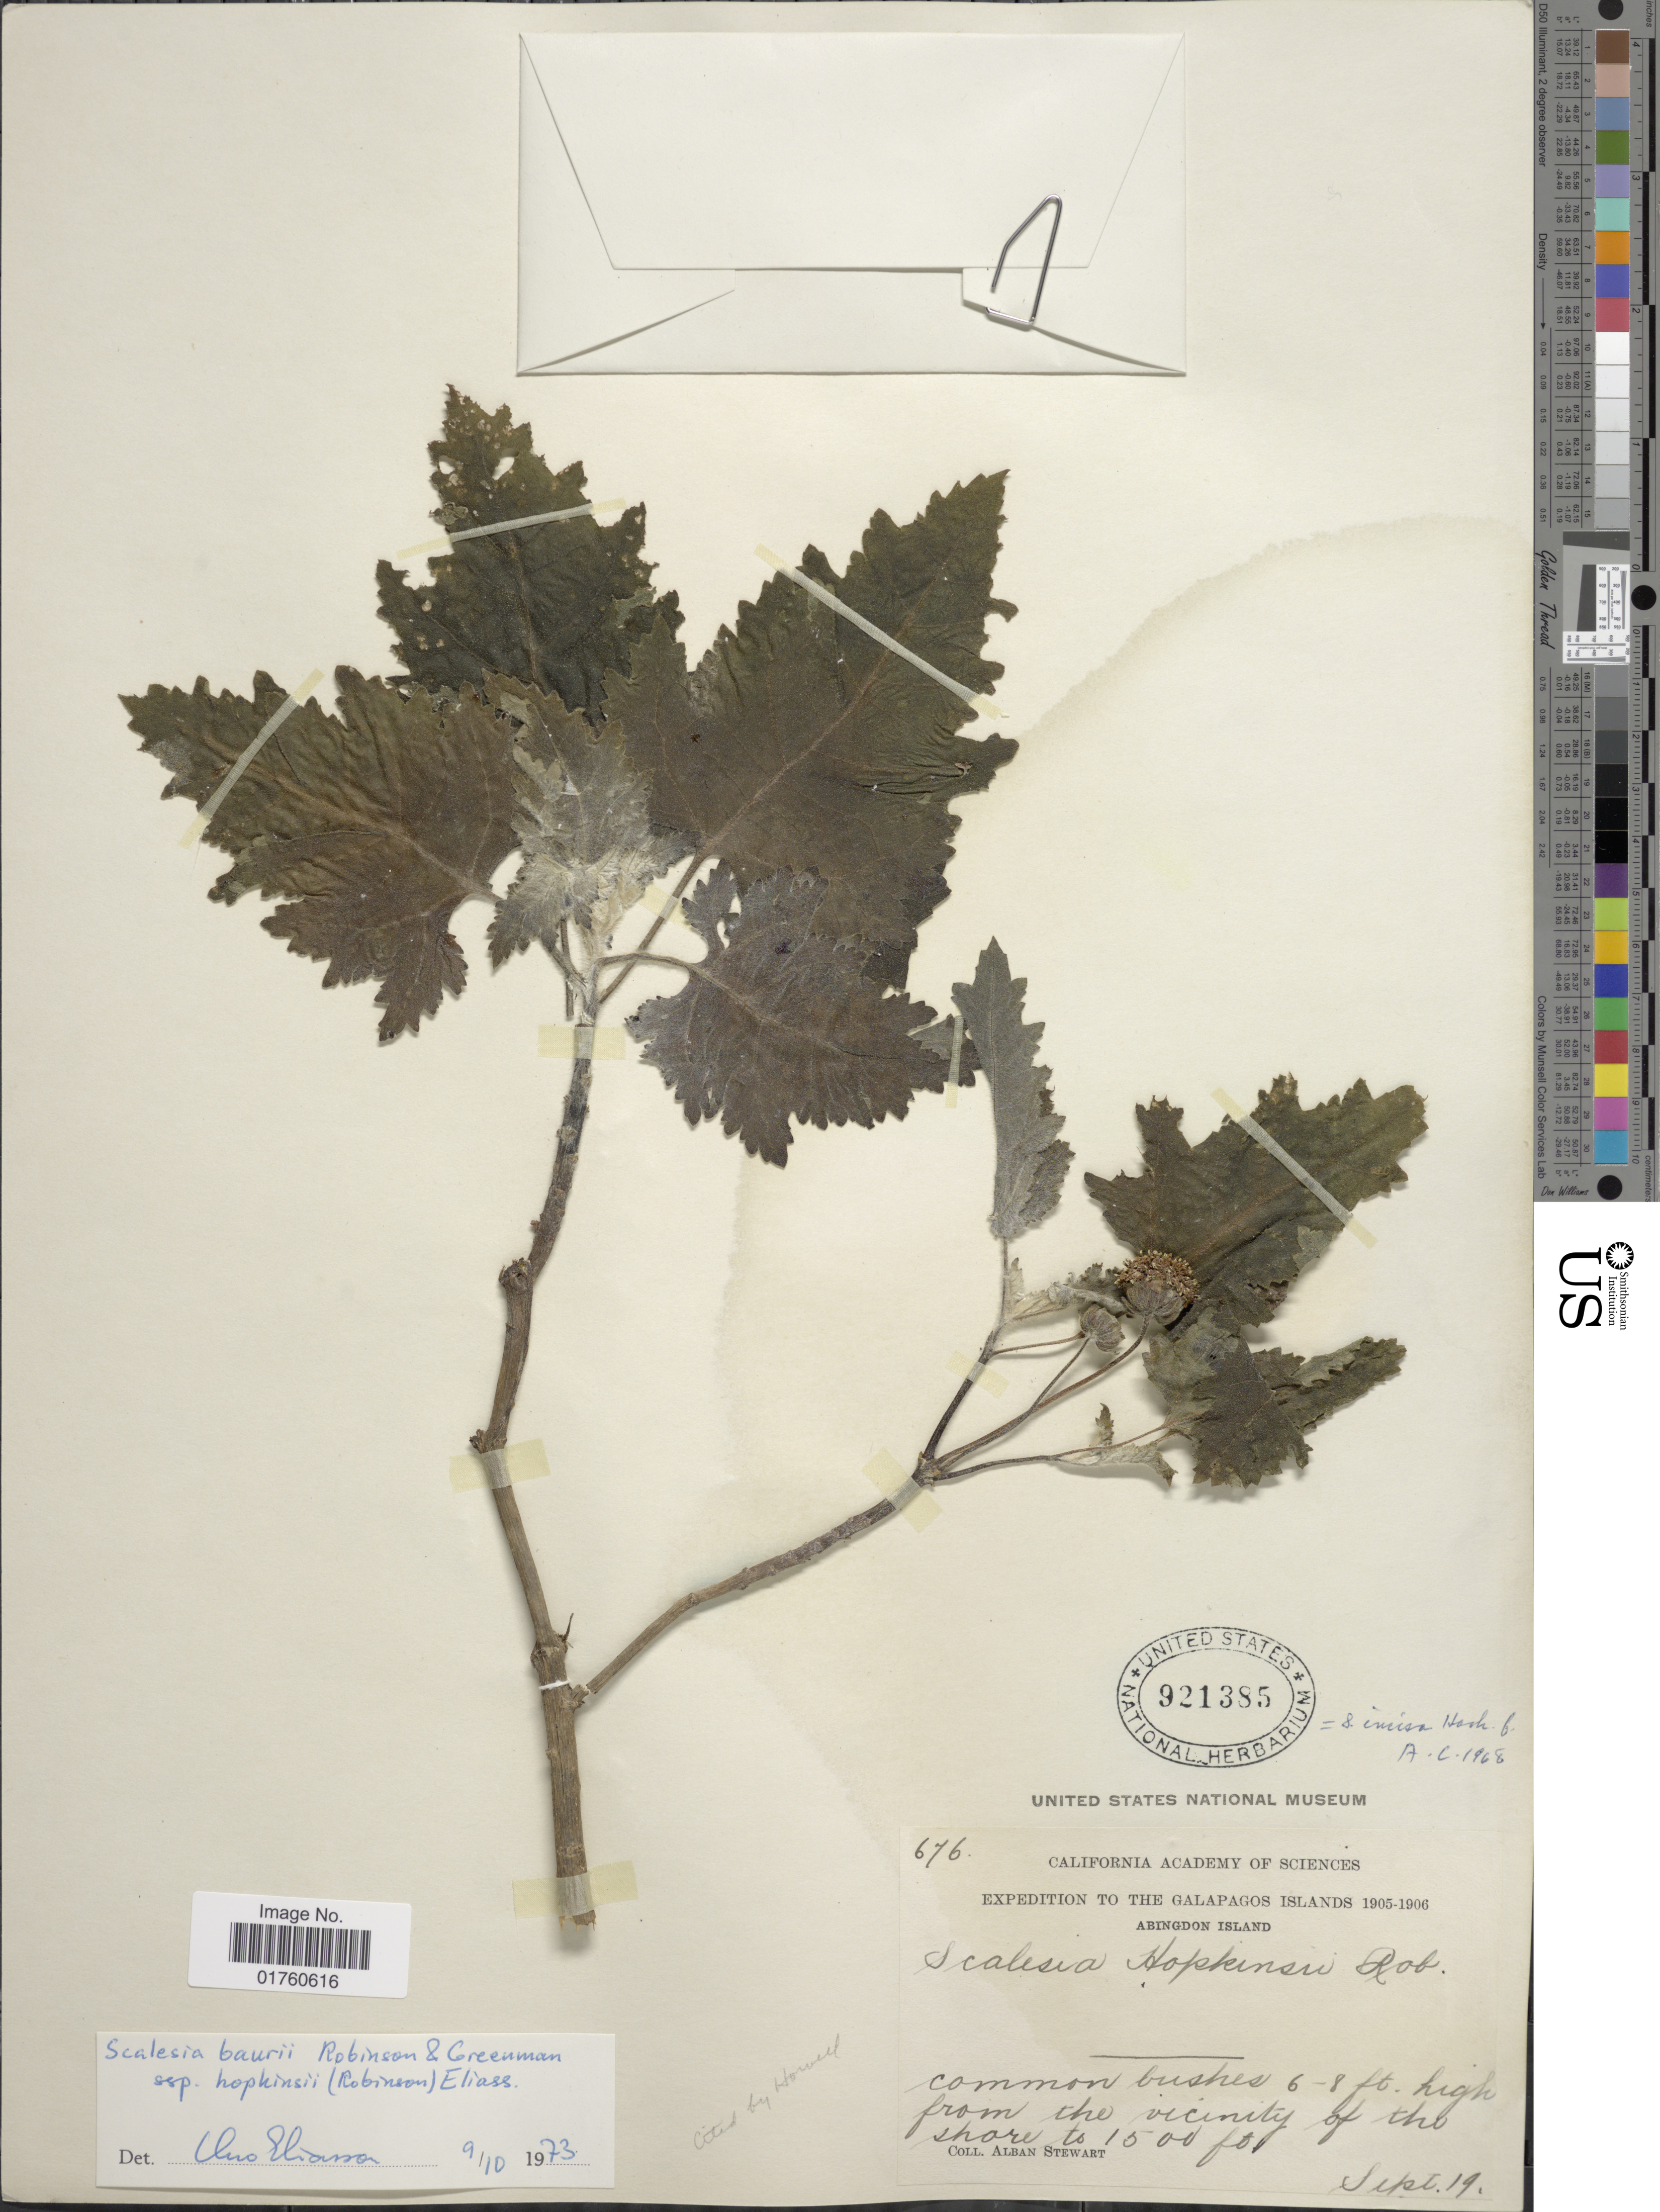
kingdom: Plantae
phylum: Tracheophyta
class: Magnoliopsida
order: Asterales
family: Asteraceae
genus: Scalesia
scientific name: Scalesia baurii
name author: B.L. Rob. & Greenm.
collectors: A. Stewart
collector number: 676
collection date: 1905-09-19/1906-09-19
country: Ecuador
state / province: Colón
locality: The Galapagos Island, Abingdon Island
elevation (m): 457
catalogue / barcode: US 921385